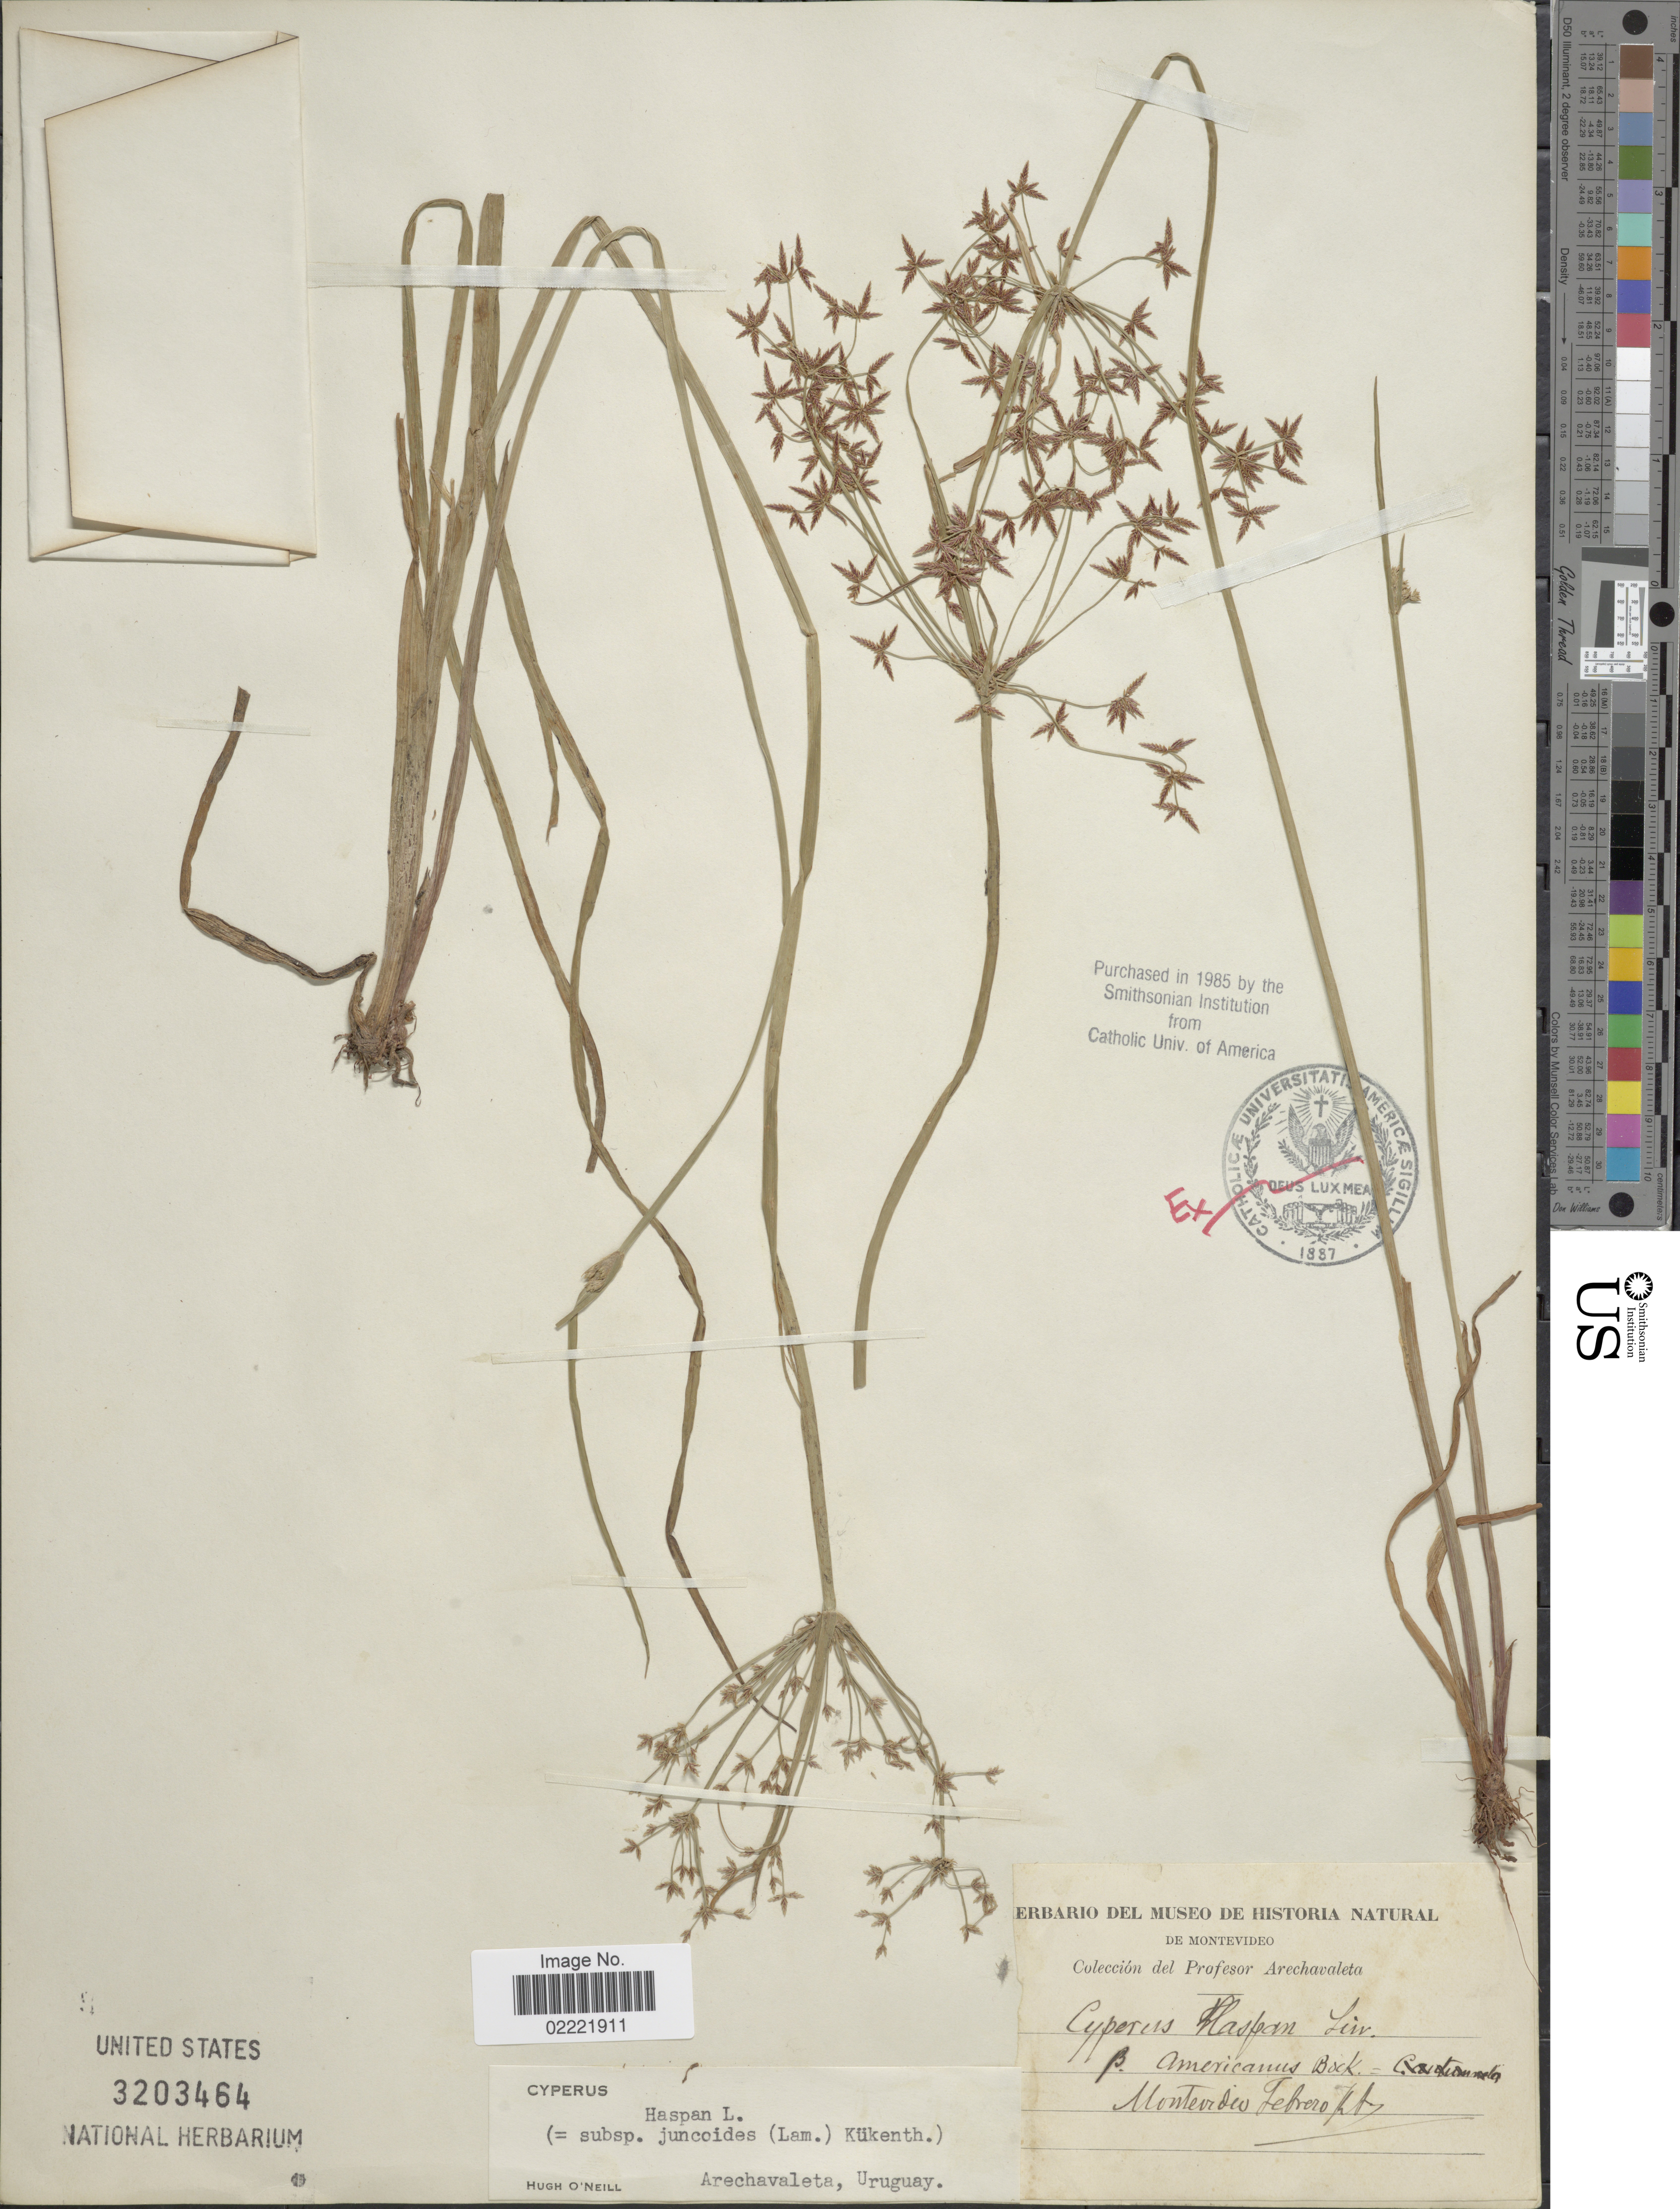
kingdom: Plantae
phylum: Tracheophyta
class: Liliopsida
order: Poales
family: Cyperaceae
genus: Cyperus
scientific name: Cyperus haspan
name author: L.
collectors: J. Arechavaleta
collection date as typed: Transcribed d/m/y: /2/28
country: Uruguay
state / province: Montevideo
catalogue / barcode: US 3203464